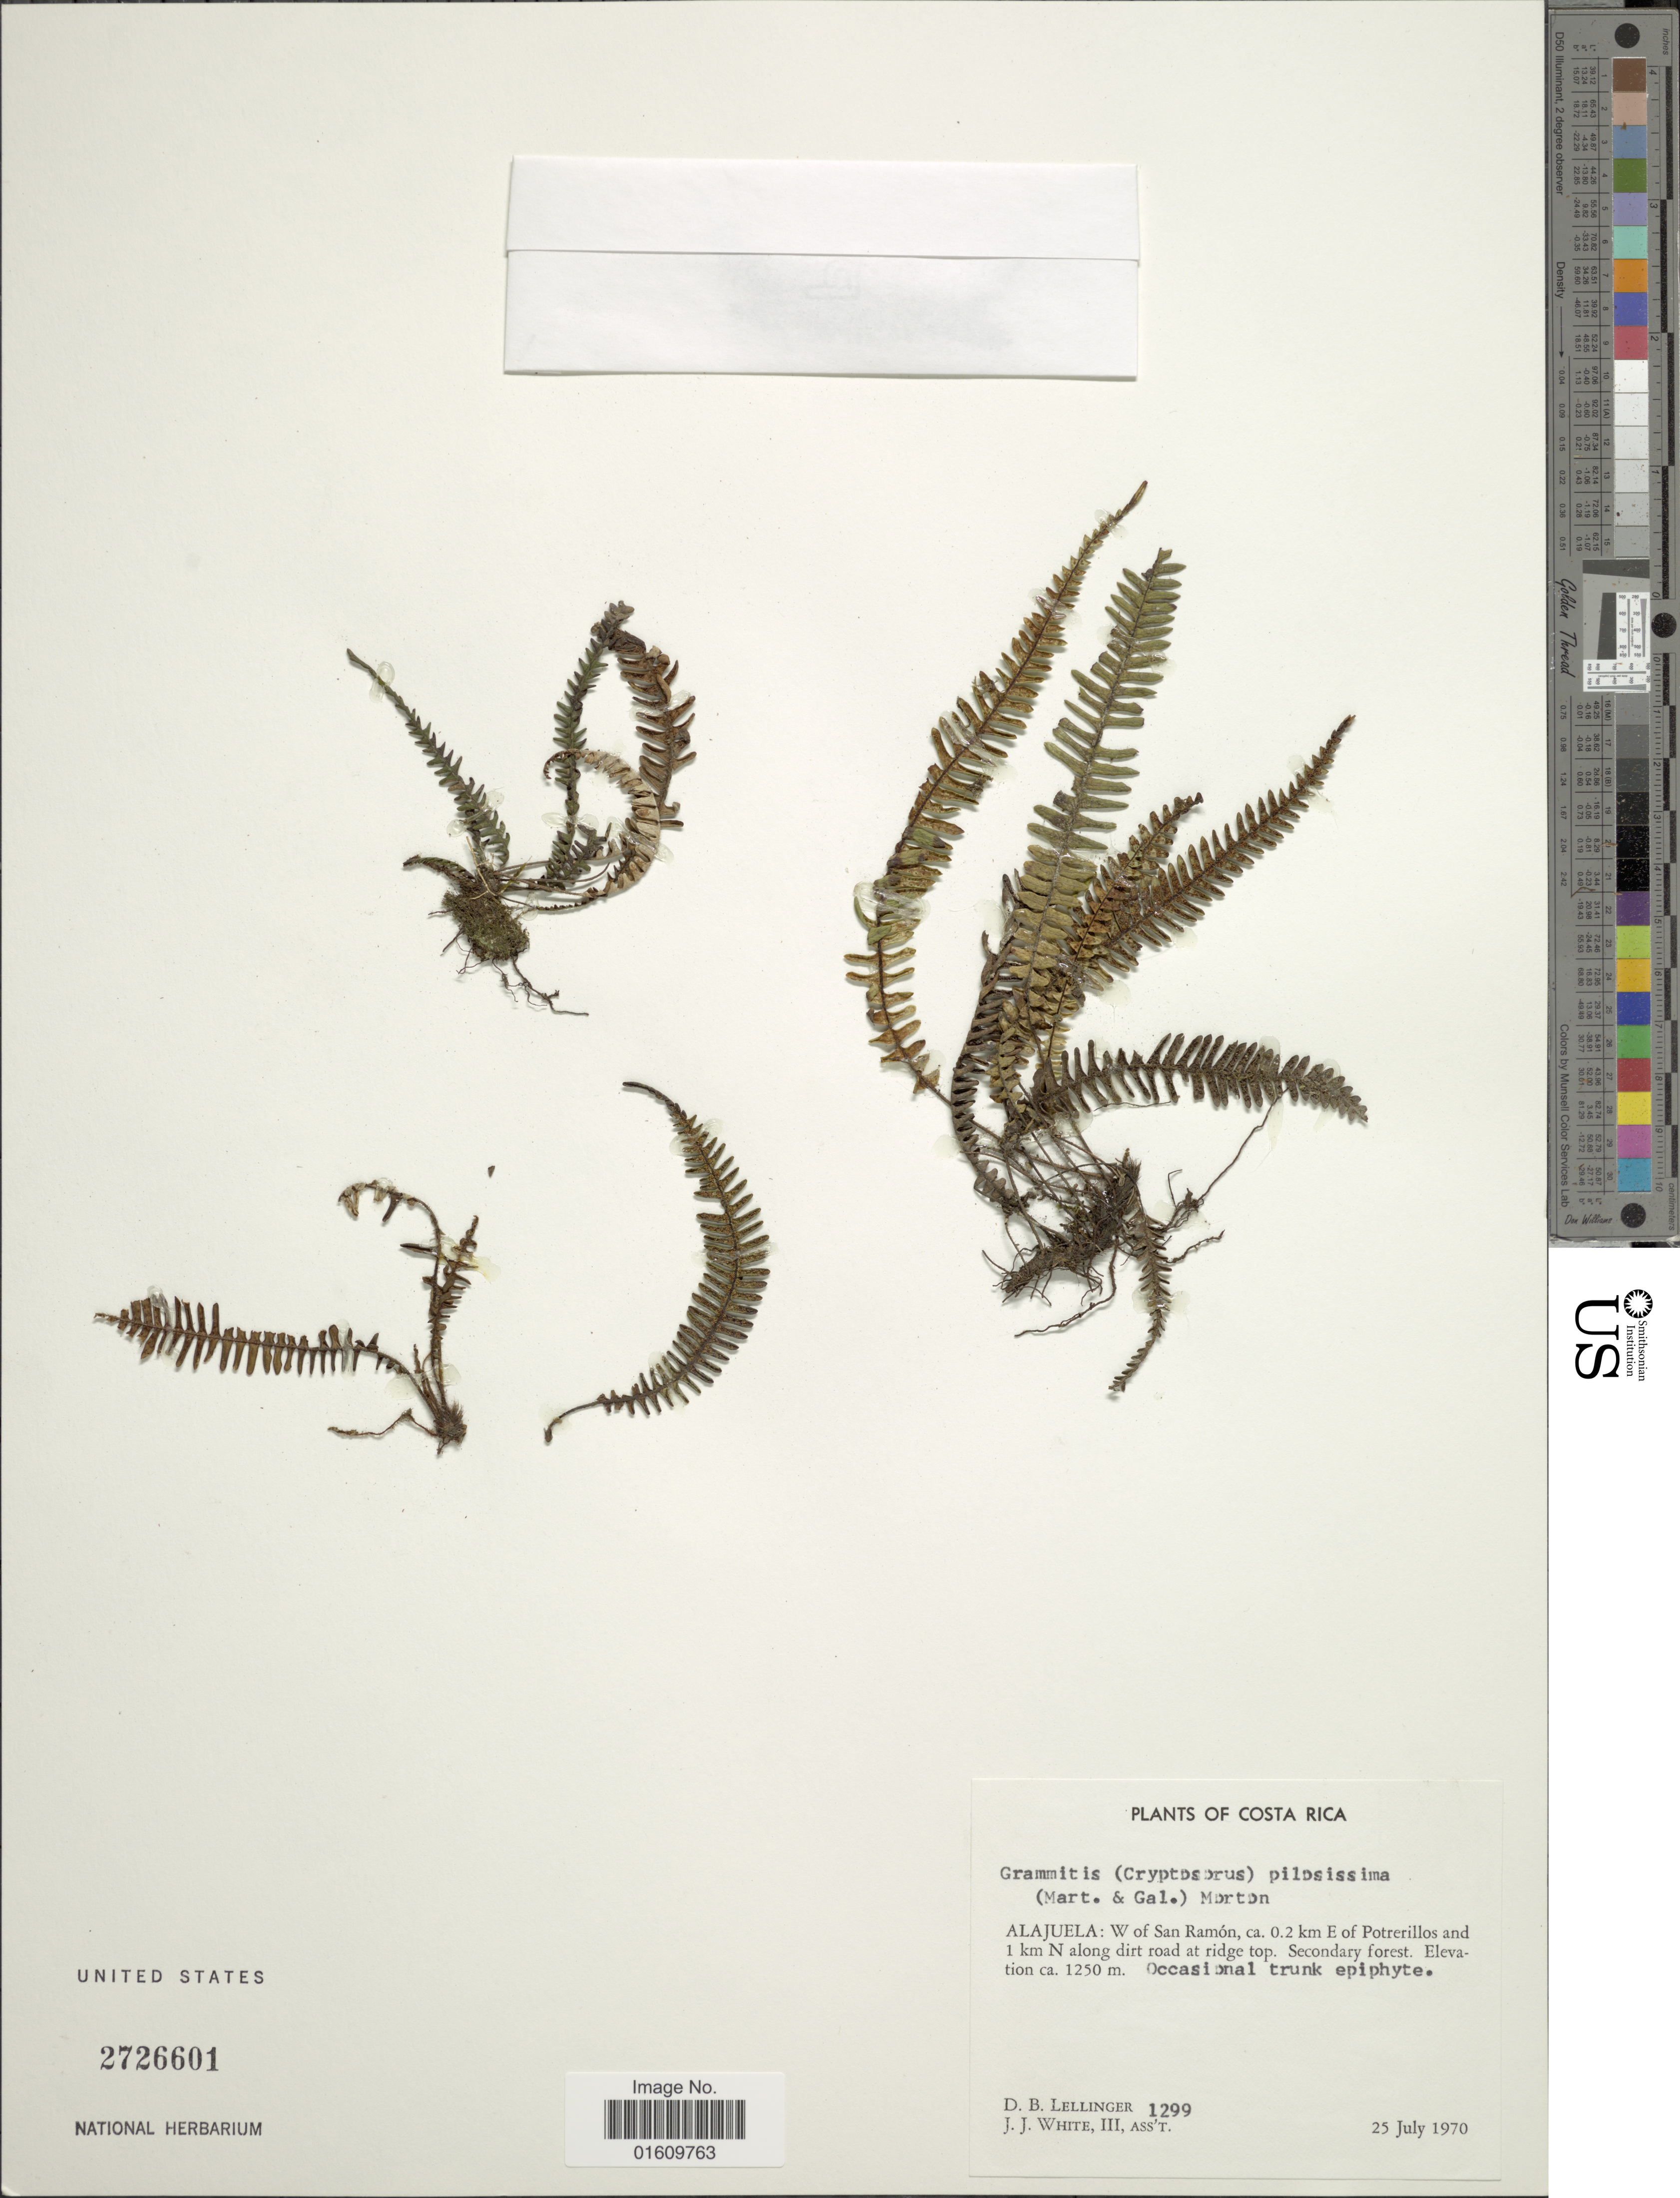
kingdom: Plantae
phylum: Tracheophyta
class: Polypodiopsida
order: Polypodiales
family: Polypodiaceae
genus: Melpomene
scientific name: Melpomene xiphopteroides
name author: (Liebm.) A.R. Sm. & R.C. Moran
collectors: D. B. Lellinger & J. J. White III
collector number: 1299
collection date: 1970-07-25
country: Costa Rica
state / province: Alajuela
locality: W of San Ramon, ca 0.2 km E of Potrerillos and 1 km N along dirt road at ridge top.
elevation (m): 1250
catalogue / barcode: US 2726601